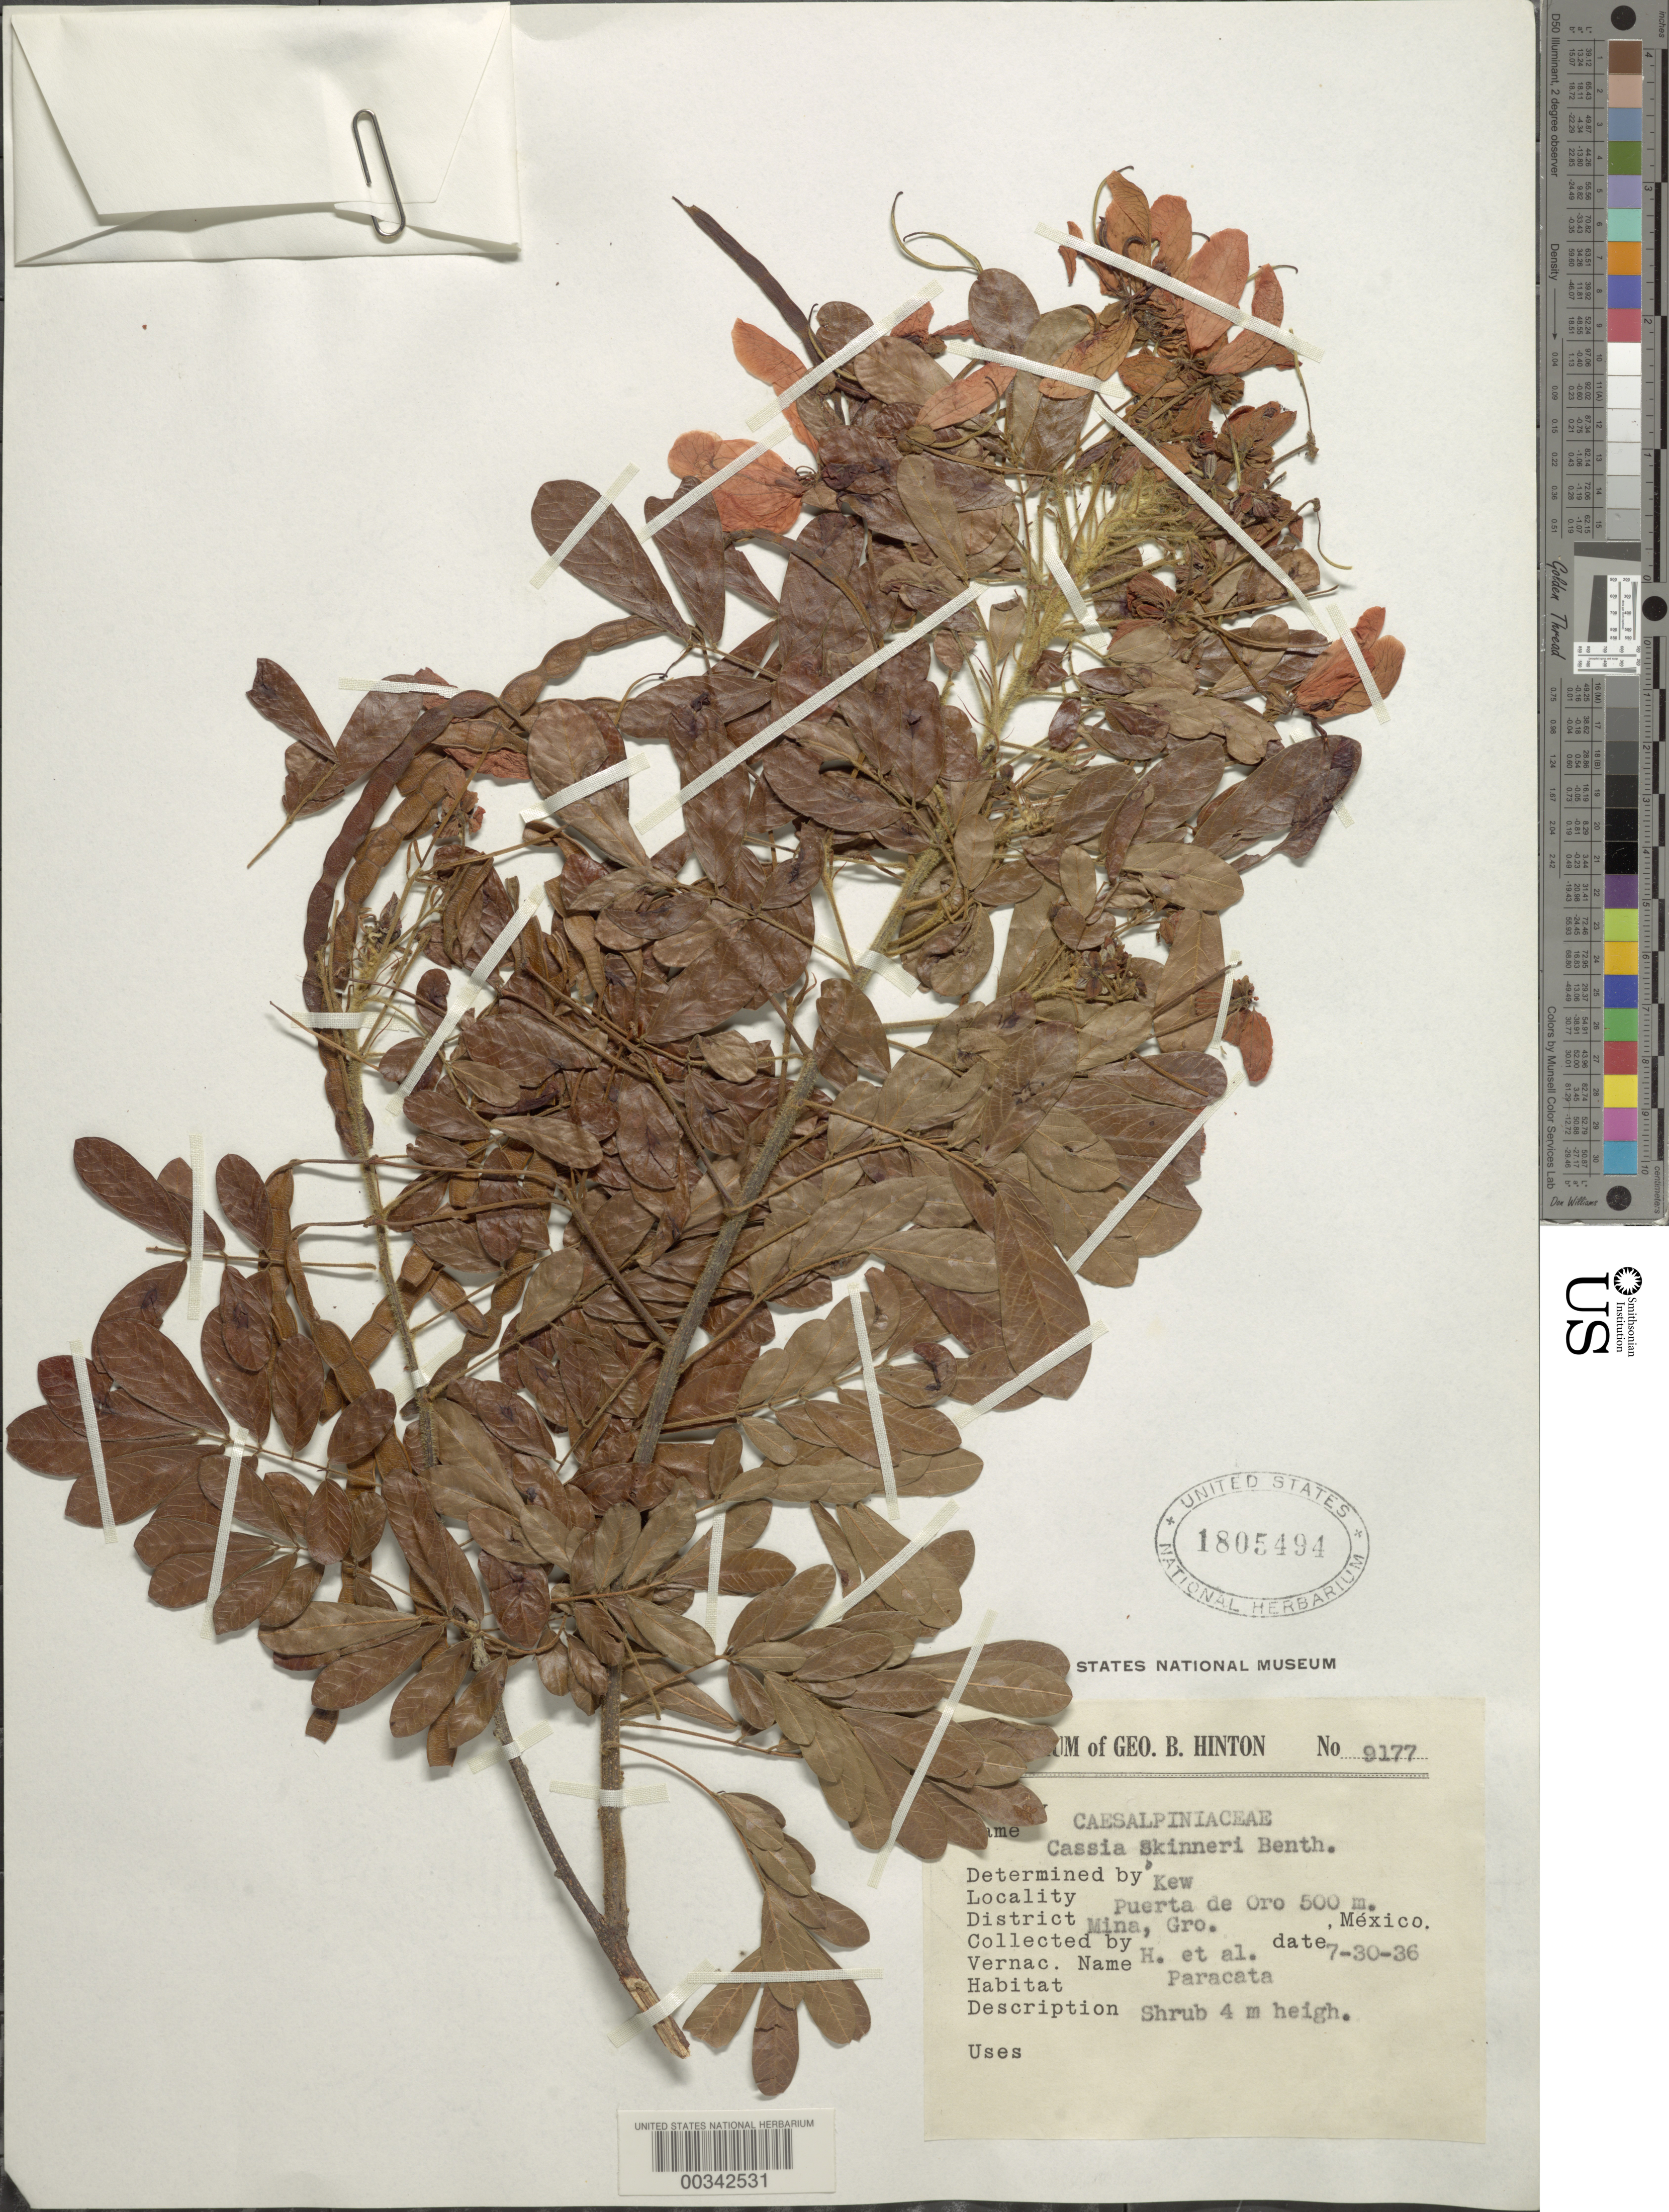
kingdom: Plantae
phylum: Tracheophyta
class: Magnoliopsida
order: Fabales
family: Fabaceae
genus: Senna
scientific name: Senna skinneri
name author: (Benth.) H.S. Irwin & Barneby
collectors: G. B. Hinton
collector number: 9177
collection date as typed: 30 Jul 1936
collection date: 1936-07-30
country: Mexico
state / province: Guerrero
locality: Mina mun. (?), Puerta de Oro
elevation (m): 500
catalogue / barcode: US 1805494